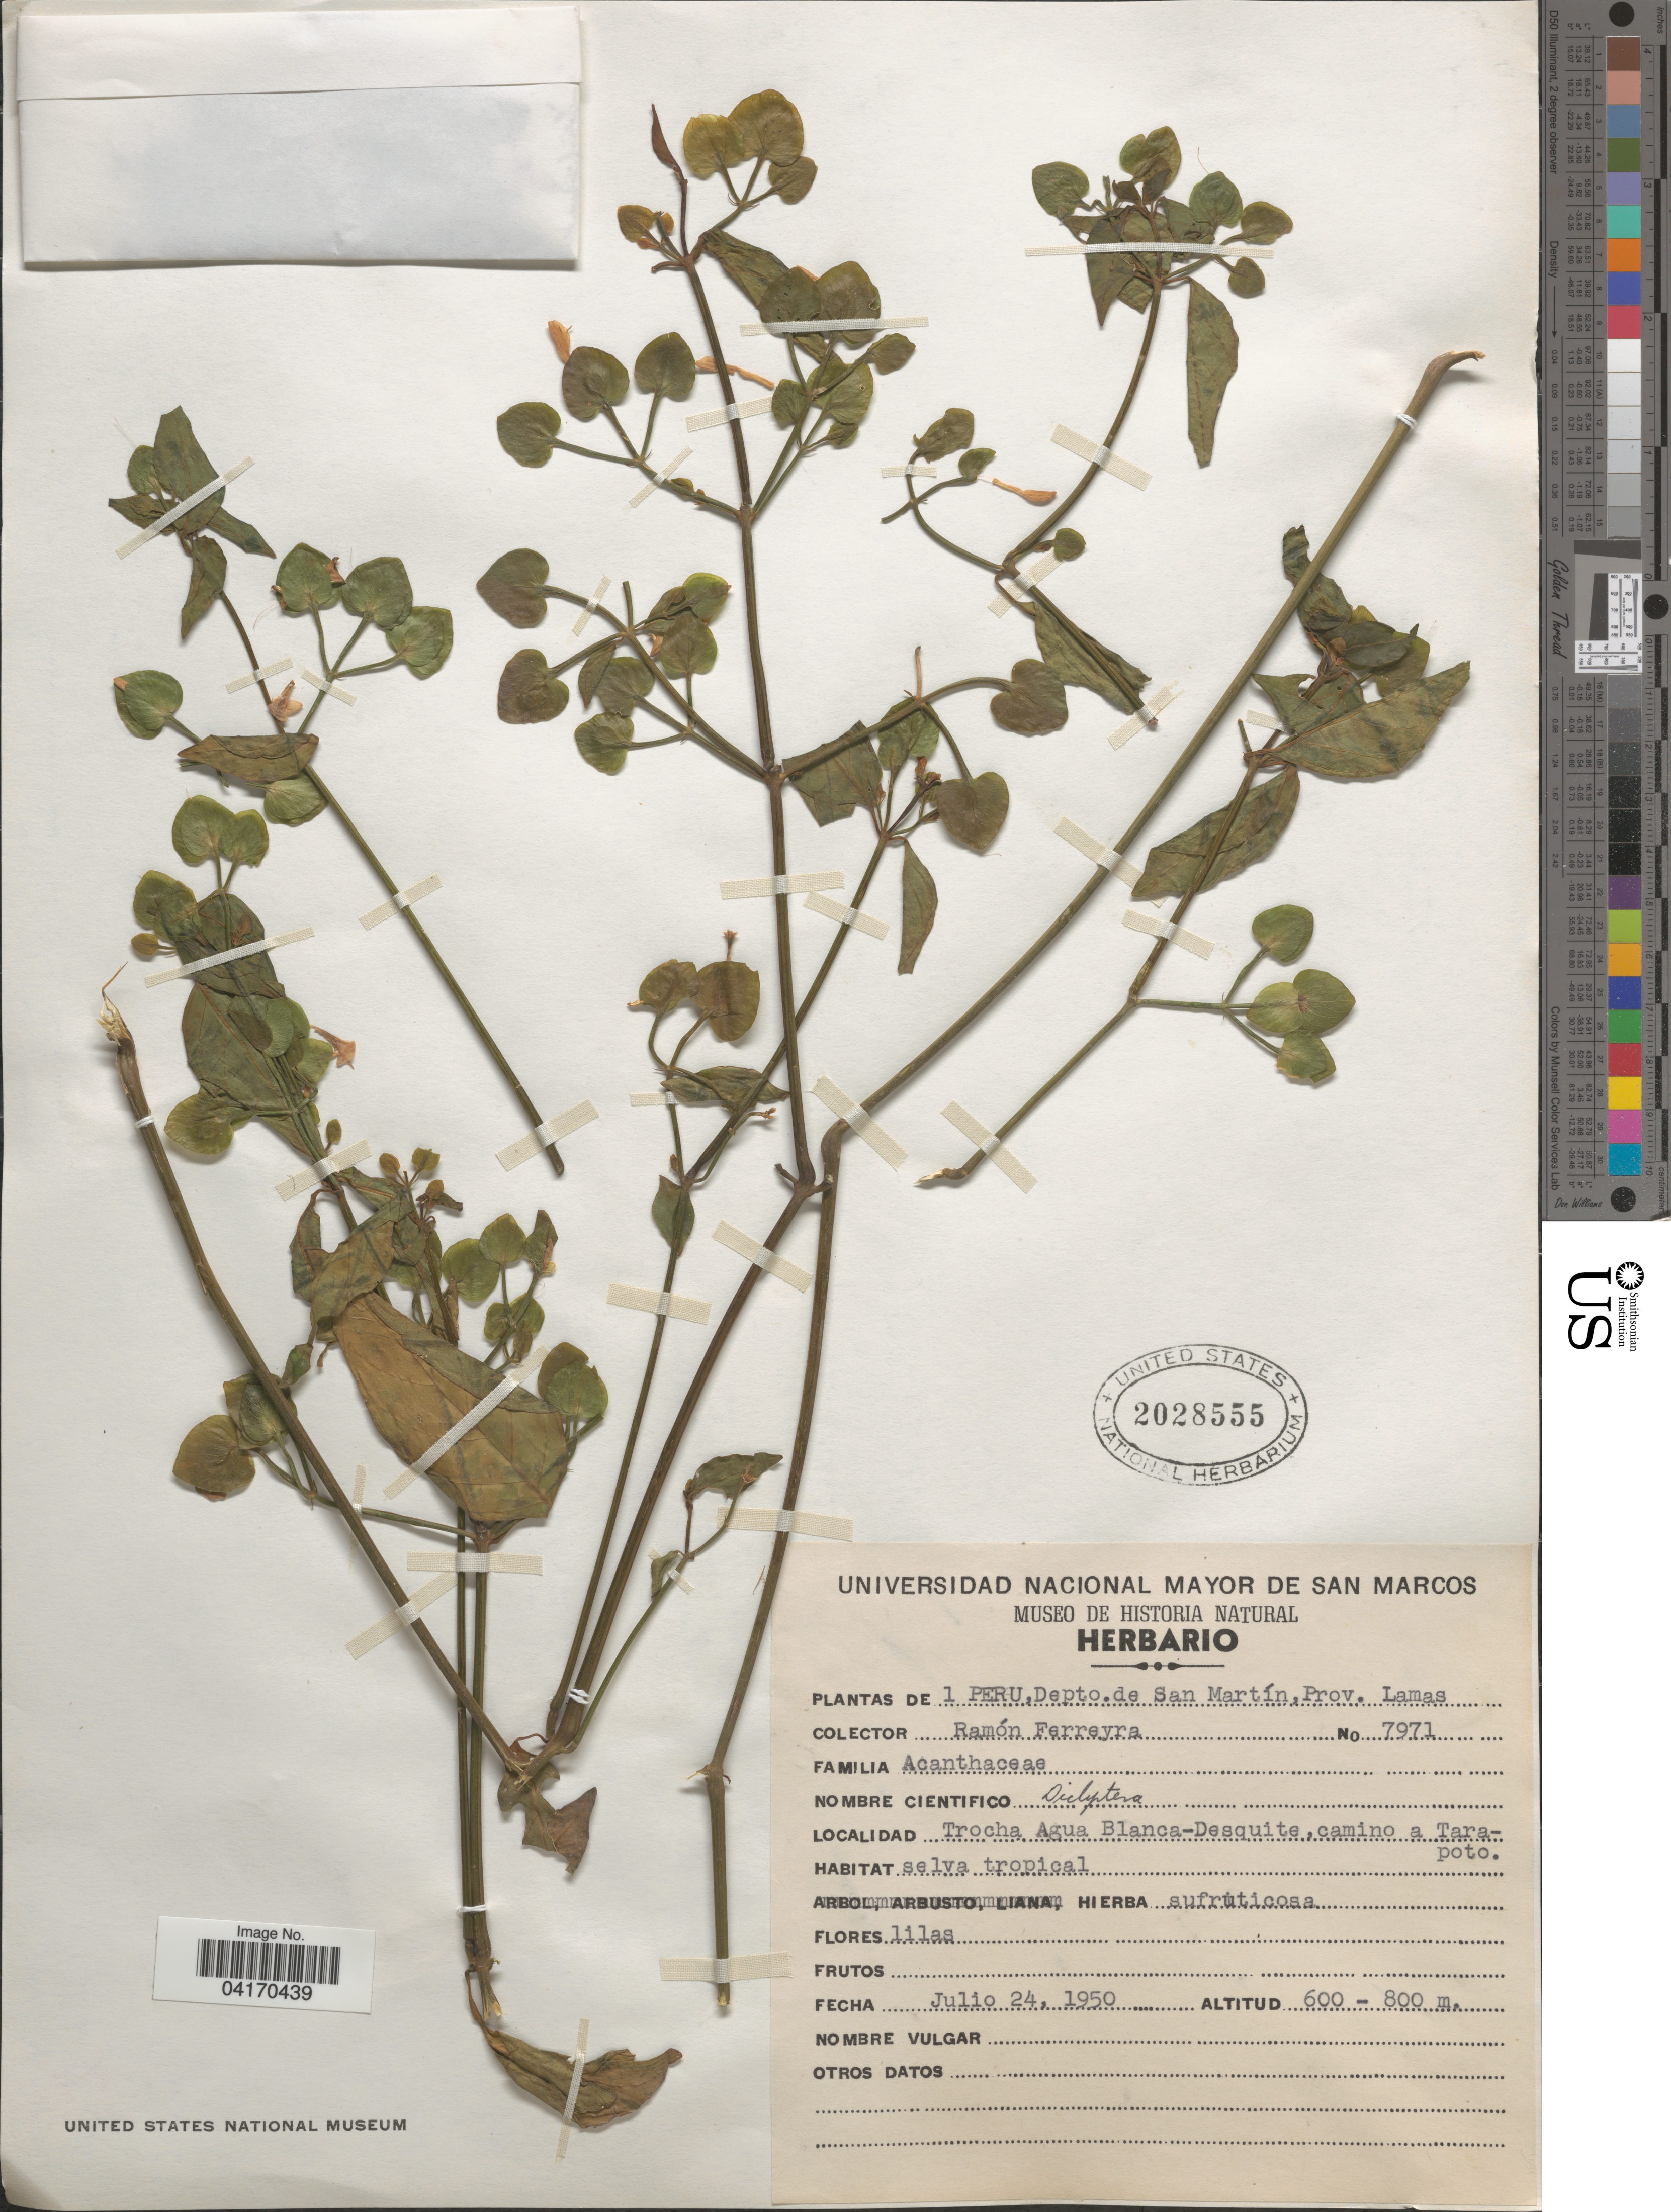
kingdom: Plantae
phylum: Tracheophyta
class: Magnoliopsida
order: Lamiales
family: Acanthaceae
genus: Dicliptera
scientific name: Dicliptera sp.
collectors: R. A. Ferreyra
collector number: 7971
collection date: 1950-07-24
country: Peru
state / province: San Martin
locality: Depto. de San Martín: Prov. Lamas. Trocha Agua Blanca-Desquite, camino a Tarapoto.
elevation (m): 600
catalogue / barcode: US 2028555